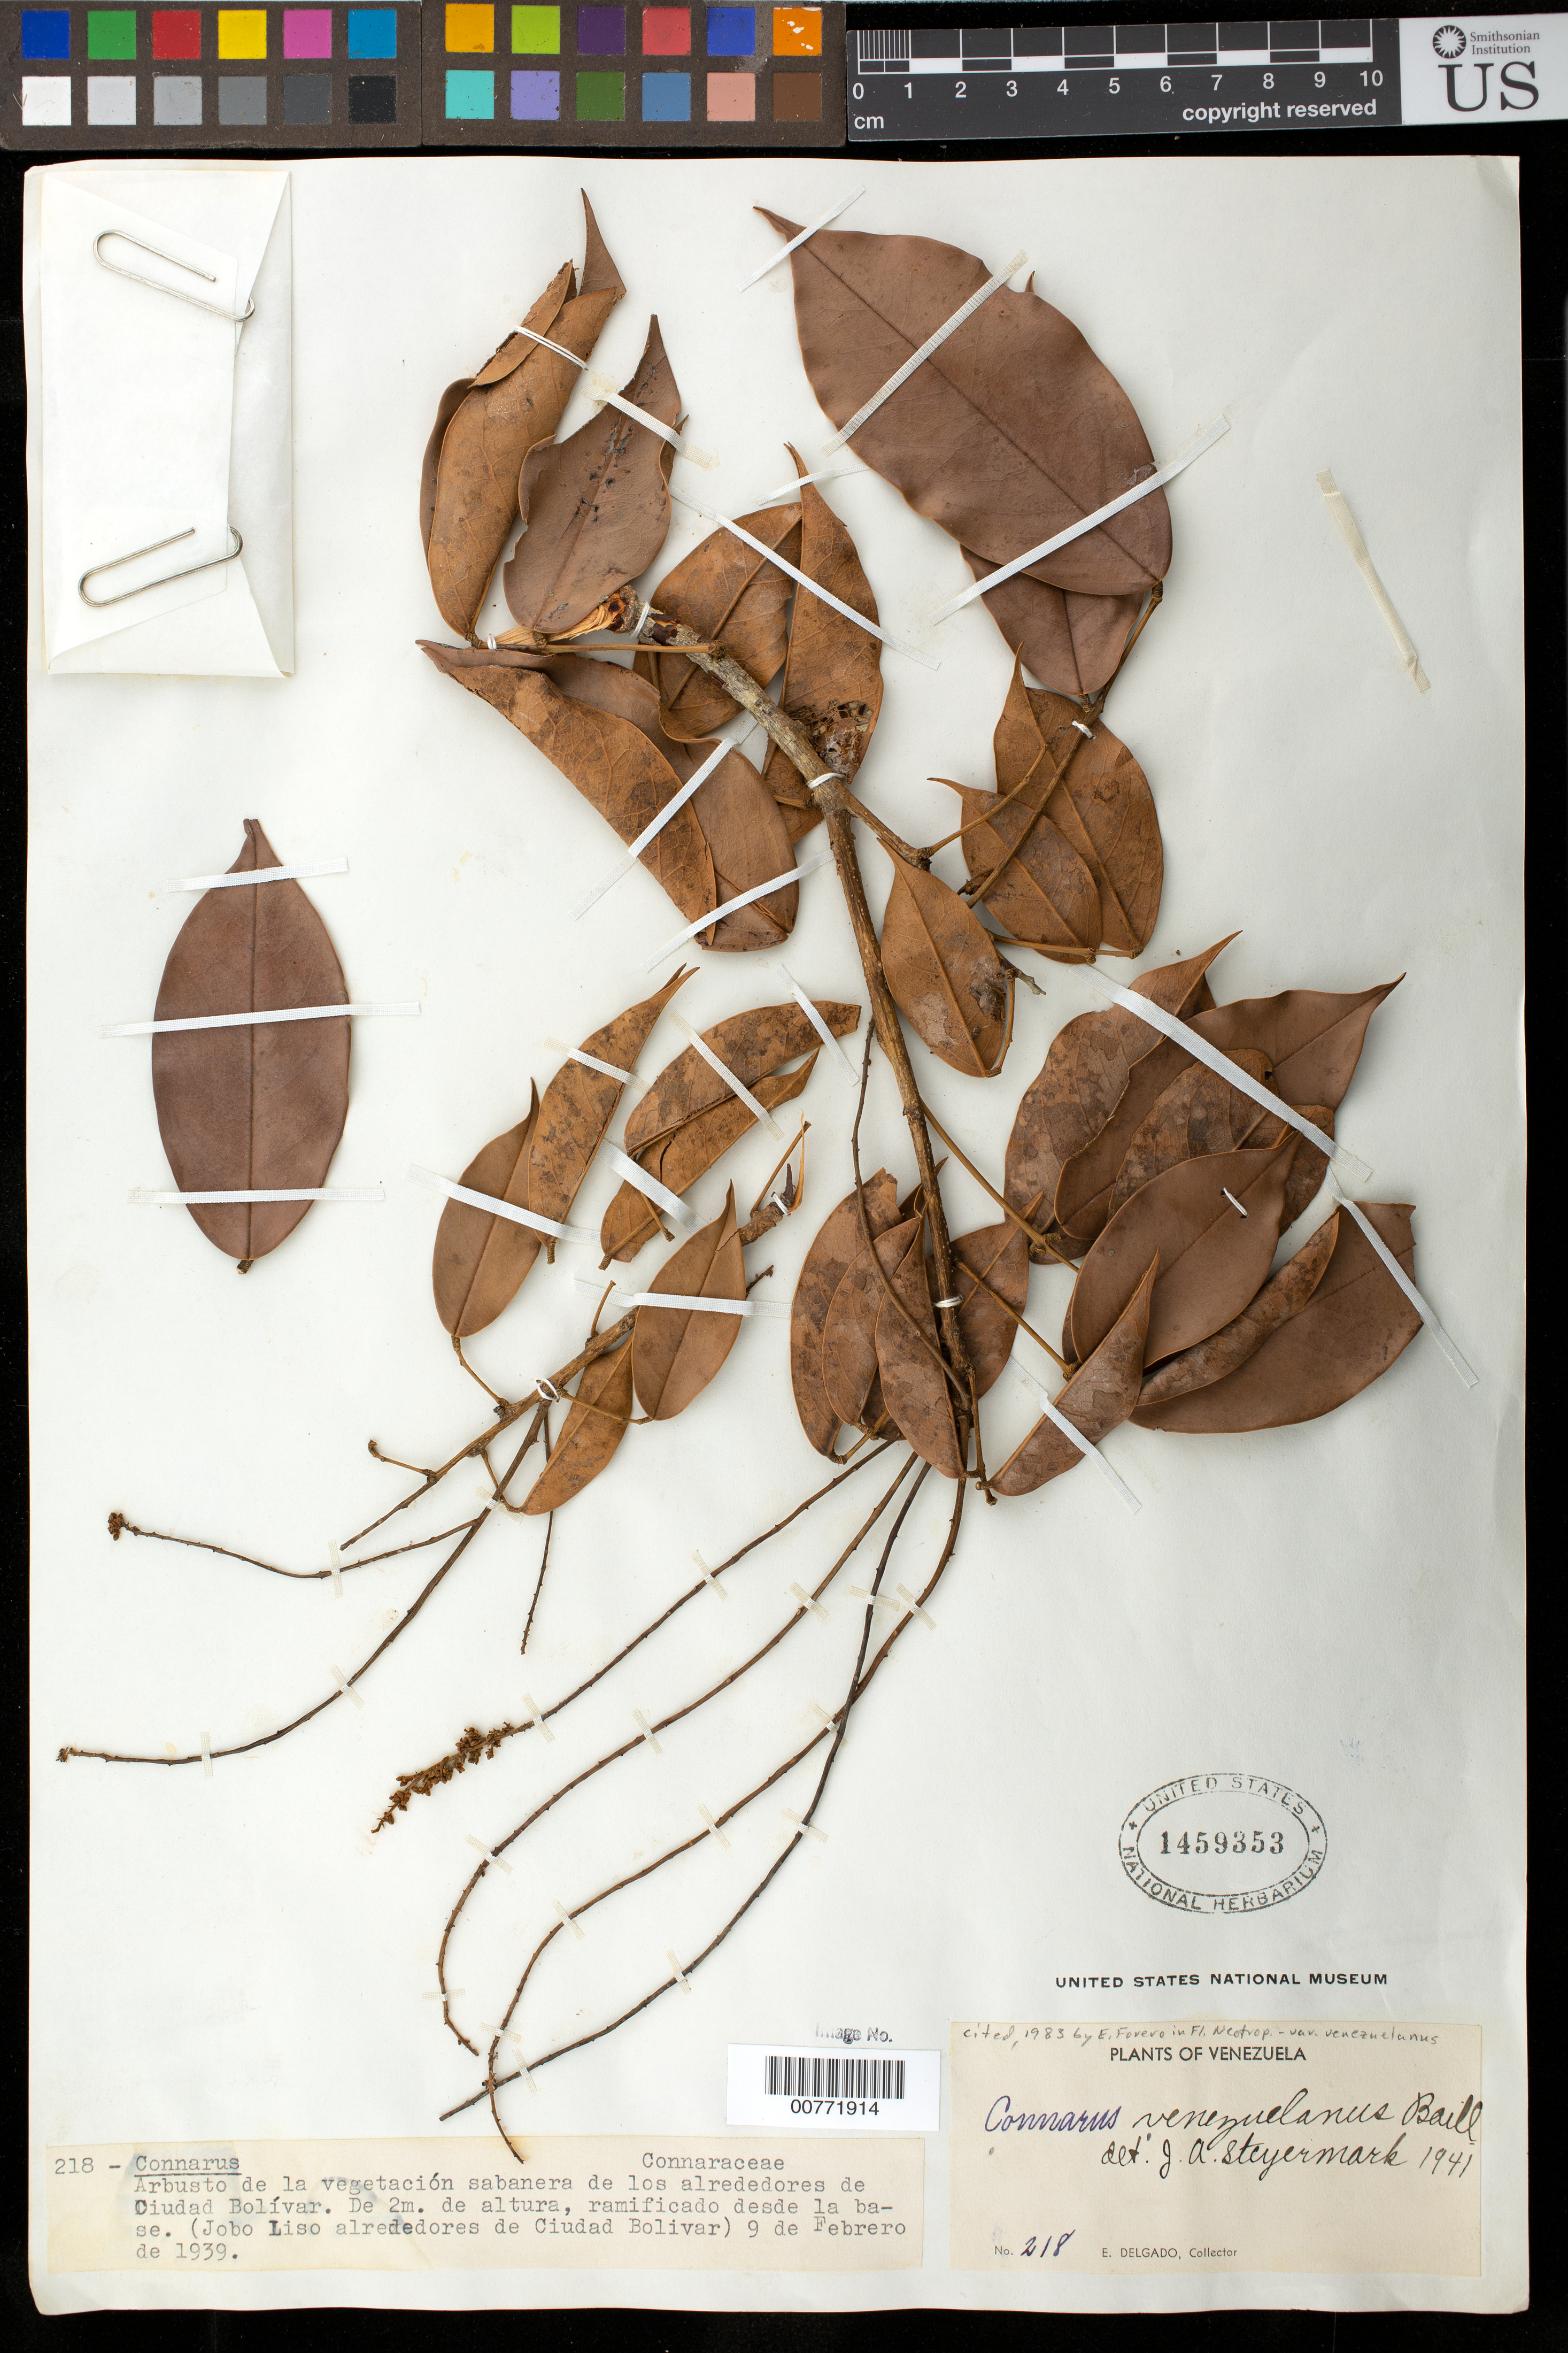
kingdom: Plantae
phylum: Tracheophyta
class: Magnoliopsida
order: Oxalidales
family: Connaraceae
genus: Connarus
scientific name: Connarus venezuelanus var. venezuelanus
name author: Baill.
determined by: Forero, E.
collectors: E. Delgado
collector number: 218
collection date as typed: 9-Feb-39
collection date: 1939-02-09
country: Venezuela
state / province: Bolívar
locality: Ciudad Bolívar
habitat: Vegetación sabanera de los alrededores de la ciudad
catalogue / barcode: US 1459353